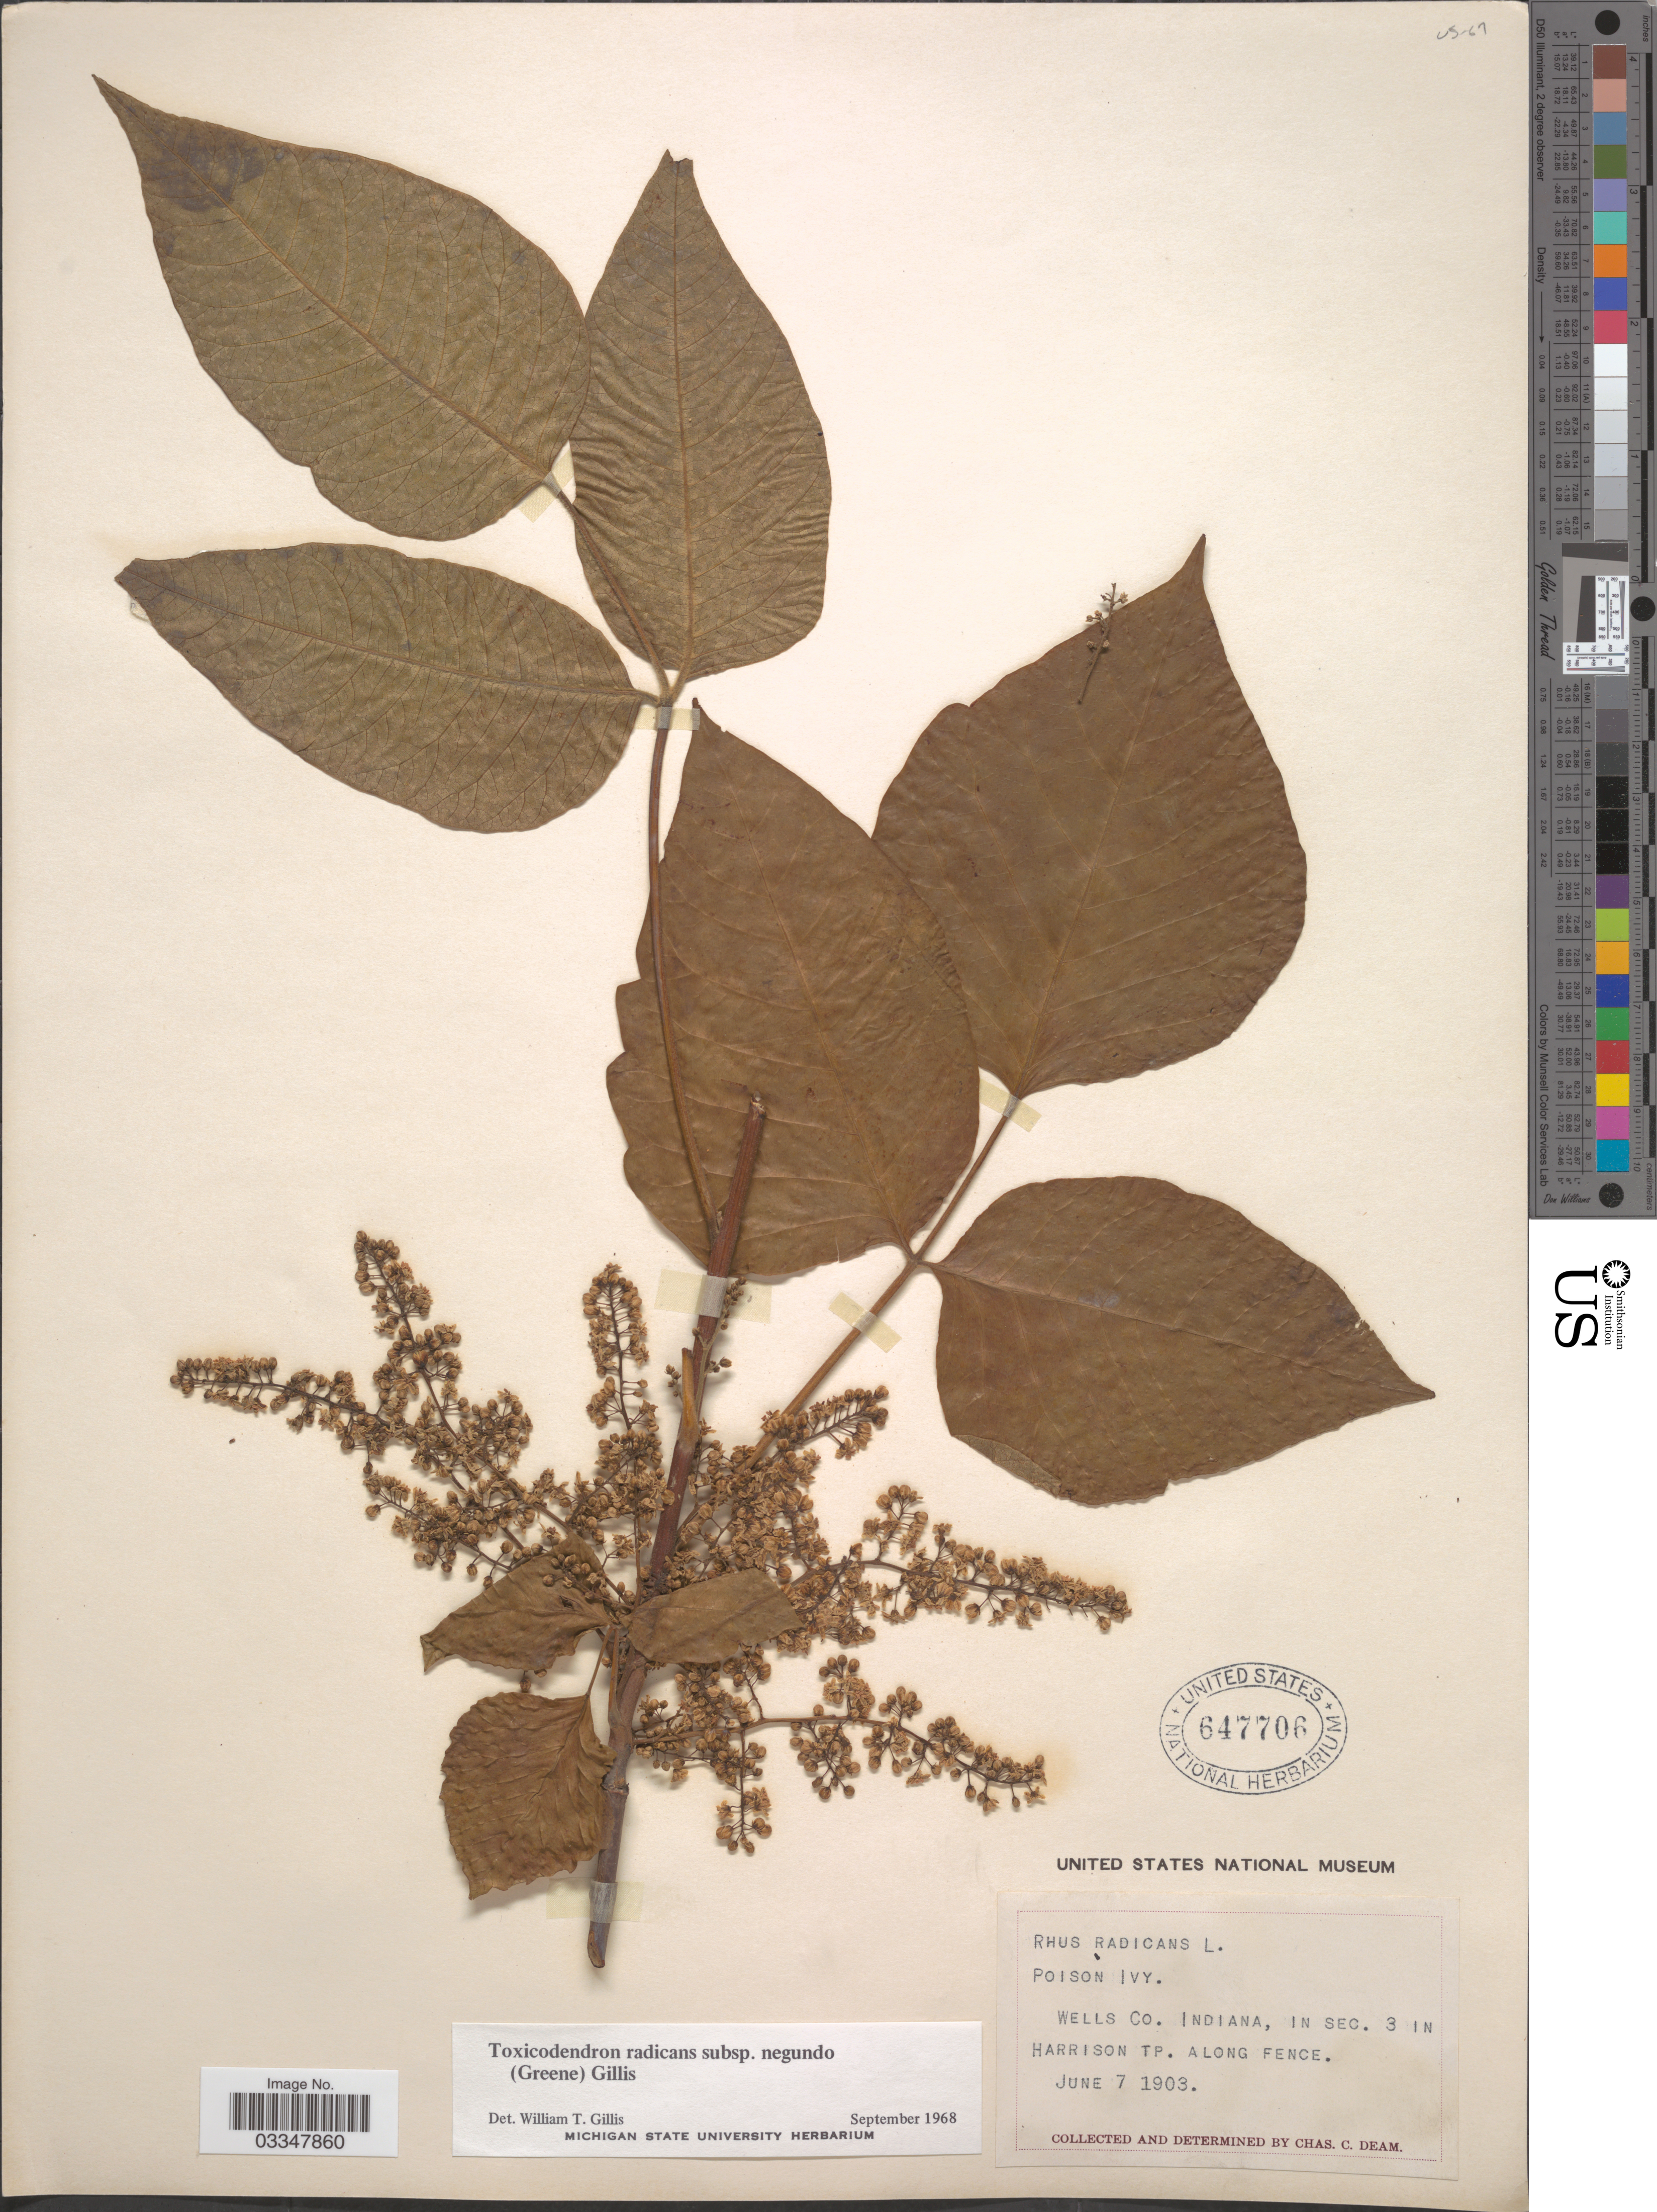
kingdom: Plantae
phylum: Tracheophyta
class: Magnoliopsida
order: Sapindales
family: Anacardiaceae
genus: Toxicodendron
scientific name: Toxicodendron radicans subsp. negundo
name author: (Greene) Gillis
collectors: C. C. Deam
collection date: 1903-06-07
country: United States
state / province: Indiana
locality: Wells Co. Harrison Tp. along fence.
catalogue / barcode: US 647706